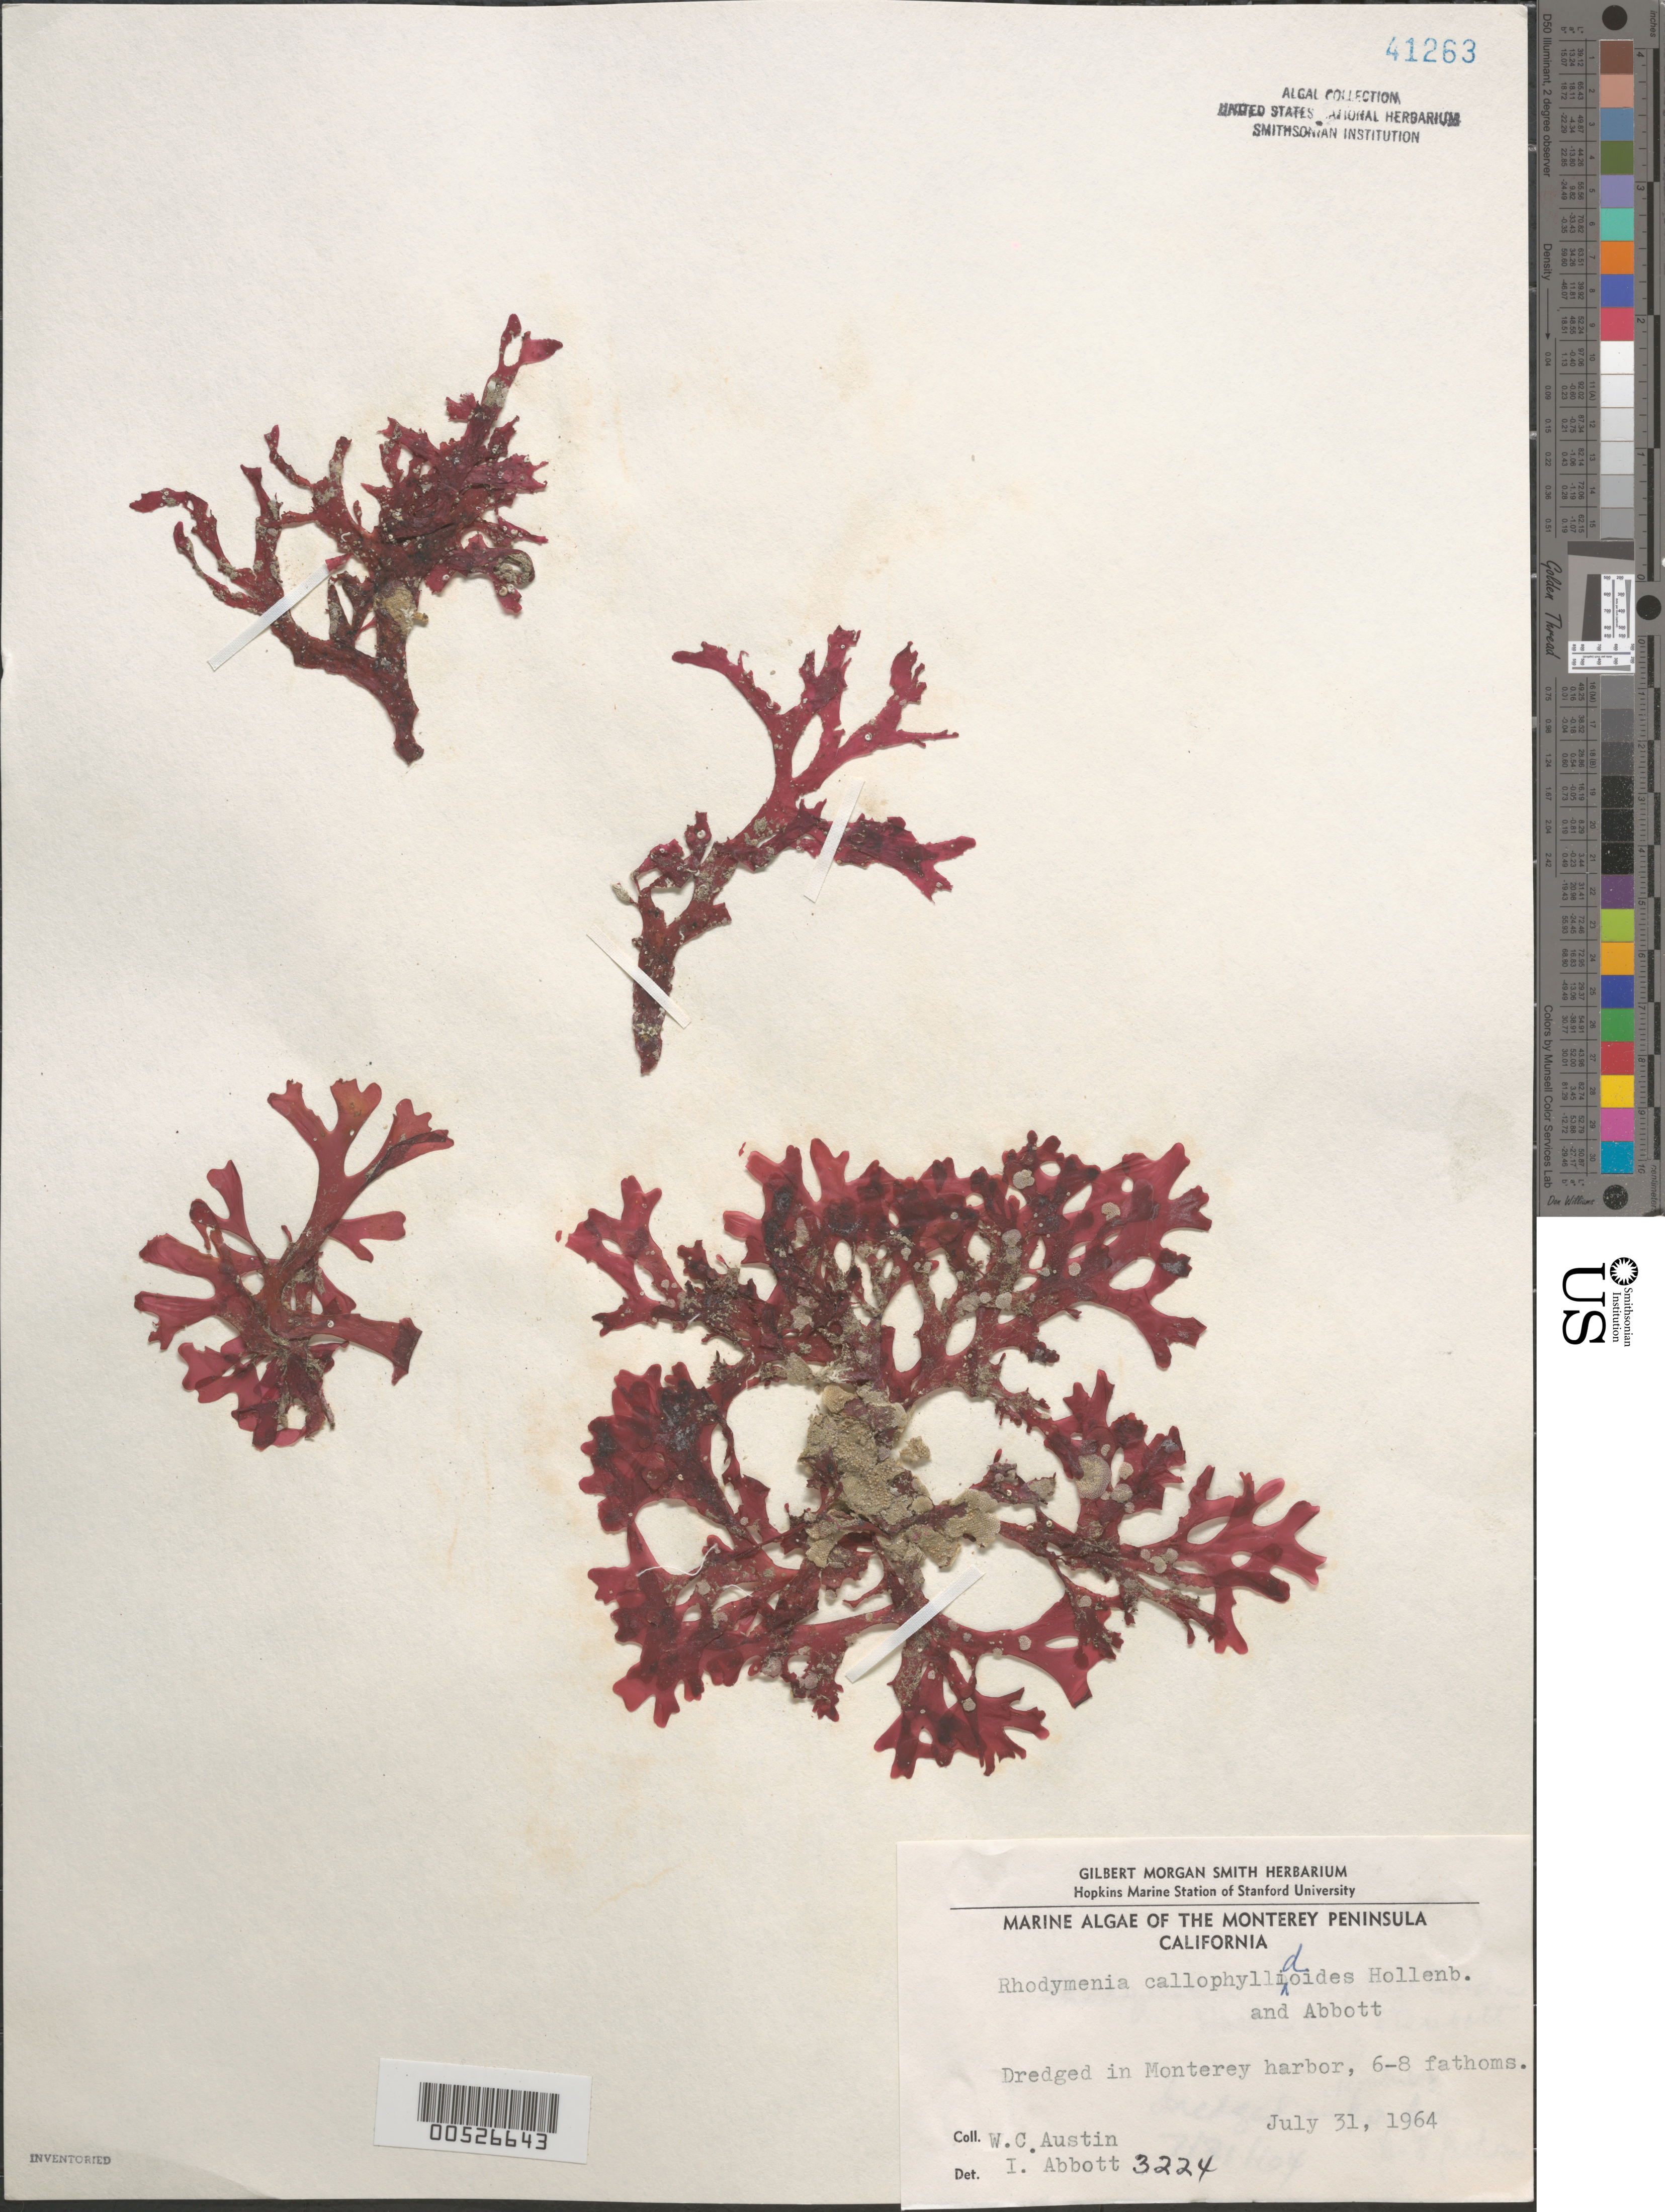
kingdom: Plantae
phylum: Rhodophyta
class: Florideophyceae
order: Rhodymeniales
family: Rhodymeniaceae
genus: Rhodymenia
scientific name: Rhodymenia callophyllidoides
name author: Hollenb. & I.A. Abbott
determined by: Abbott, Isabella A.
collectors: W. Austin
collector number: IAA 3224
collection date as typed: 31 Jul 1964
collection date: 1964-07-31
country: United States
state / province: California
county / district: Monterey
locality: Monterey Harbor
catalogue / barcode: US 41263